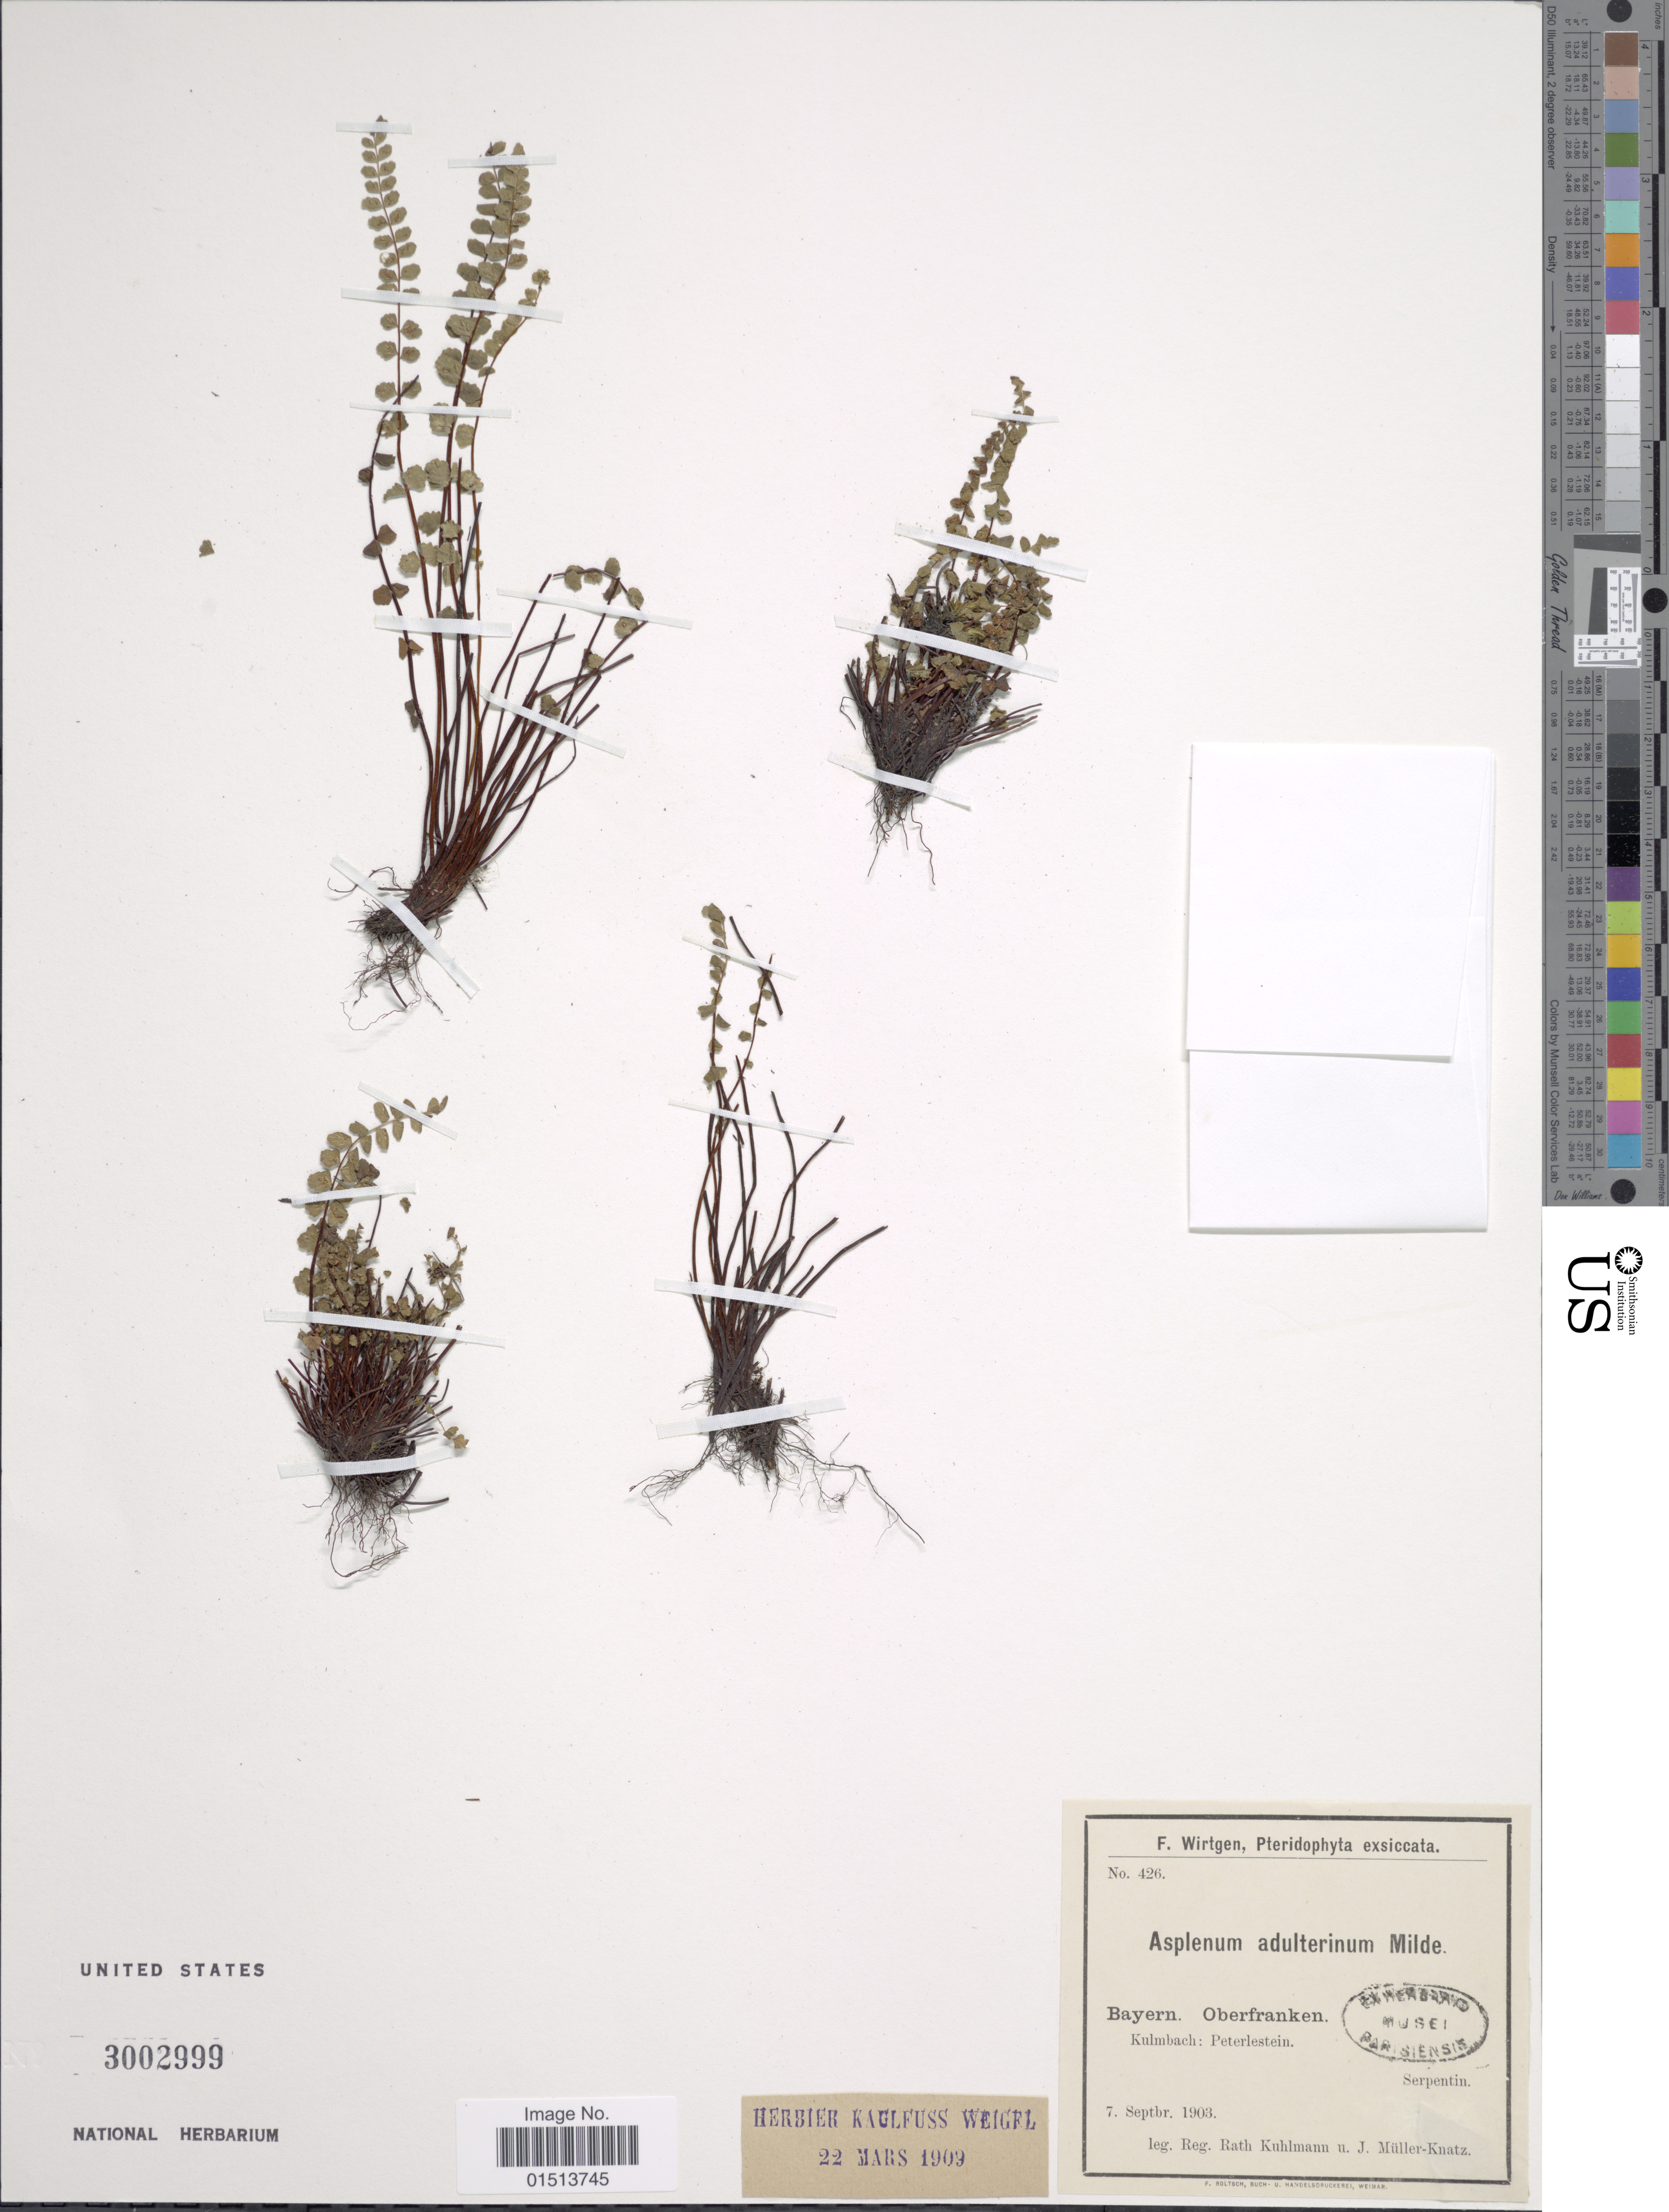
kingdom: Plantae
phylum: Tracheophyta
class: Polypodiopsida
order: Polypodiales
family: Aspleniaceae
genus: Asplenium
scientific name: Asplenium adulterinum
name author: Milde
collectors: R. Kuhlmann & J. Müller-Knatz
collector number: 426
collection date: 1903-09-07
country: Germany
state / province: Bayern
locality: Oberfranken, Kulmbach: Peterlestein, Serpentin.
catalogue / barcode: US 3002999